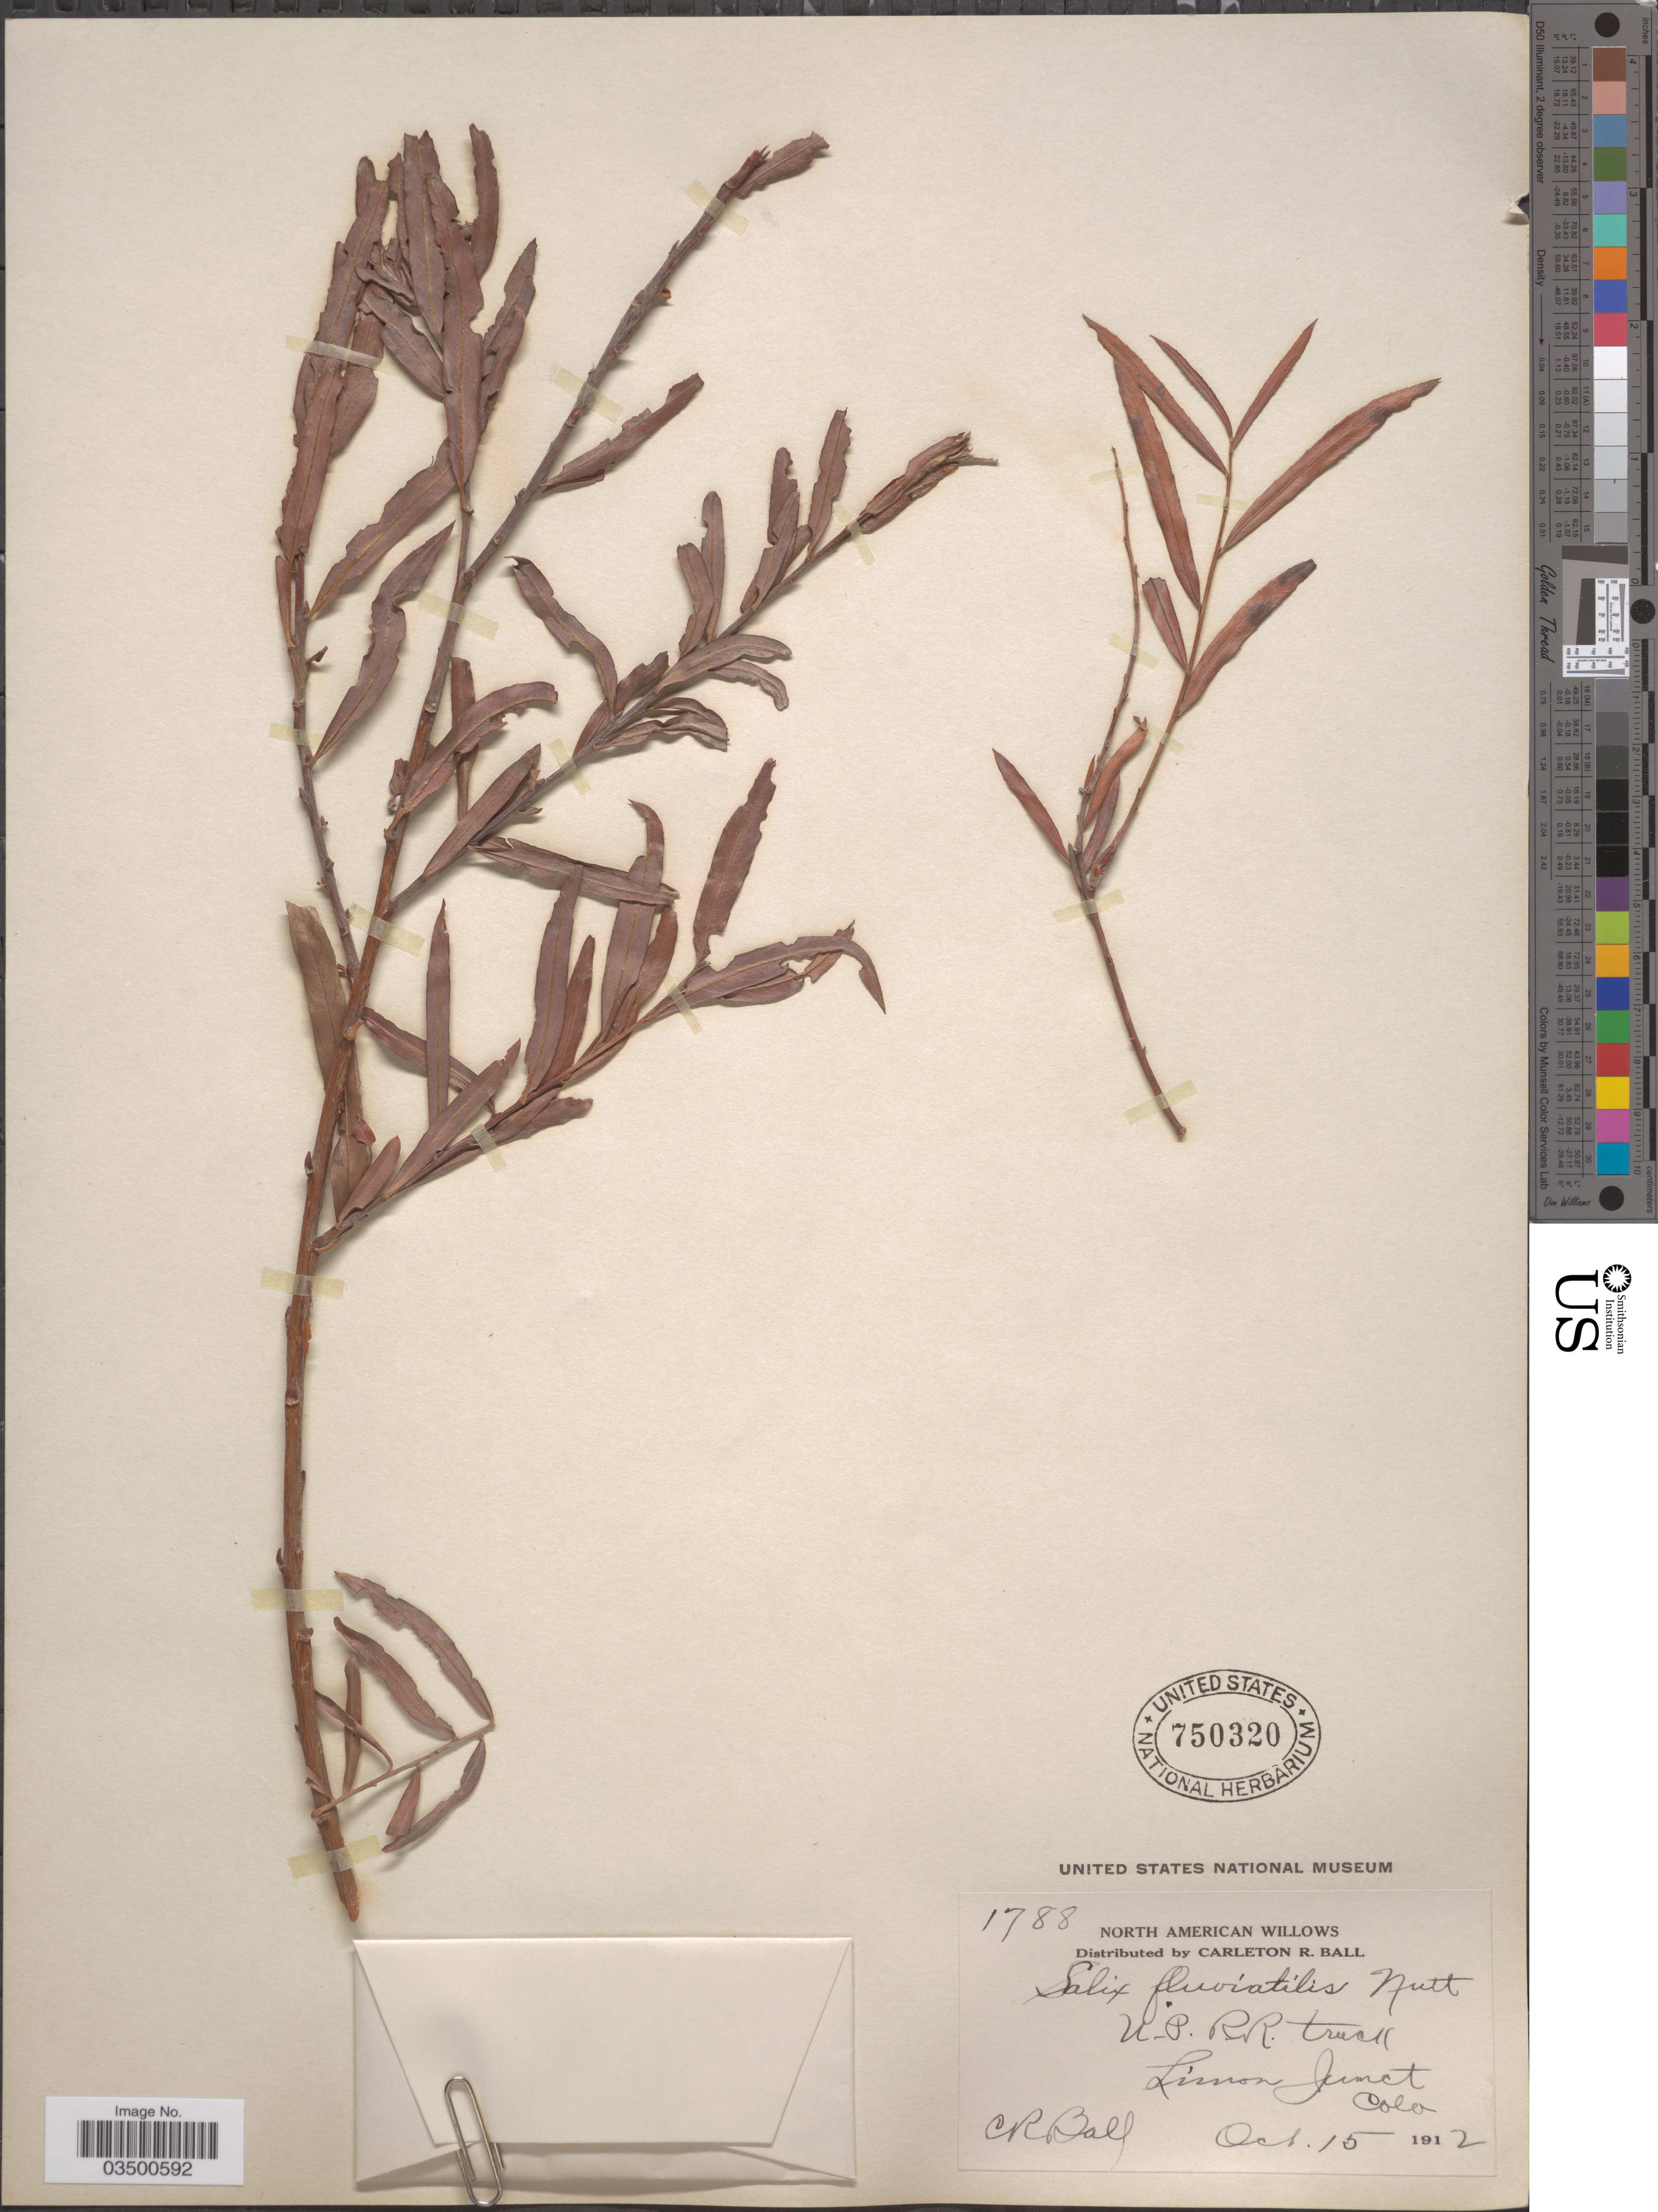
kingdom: Plantae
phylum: Tracheophyta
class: Magnoliopsida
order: Malpighiales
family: Salicaceae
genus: Salix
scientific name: Salix interior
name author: Rowlee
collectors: C. R. Ball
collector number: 1788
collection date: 1912-10-15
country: United States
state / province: Colorado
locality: U.P. R.R. track. Limon Junct.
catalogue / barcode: US 750320